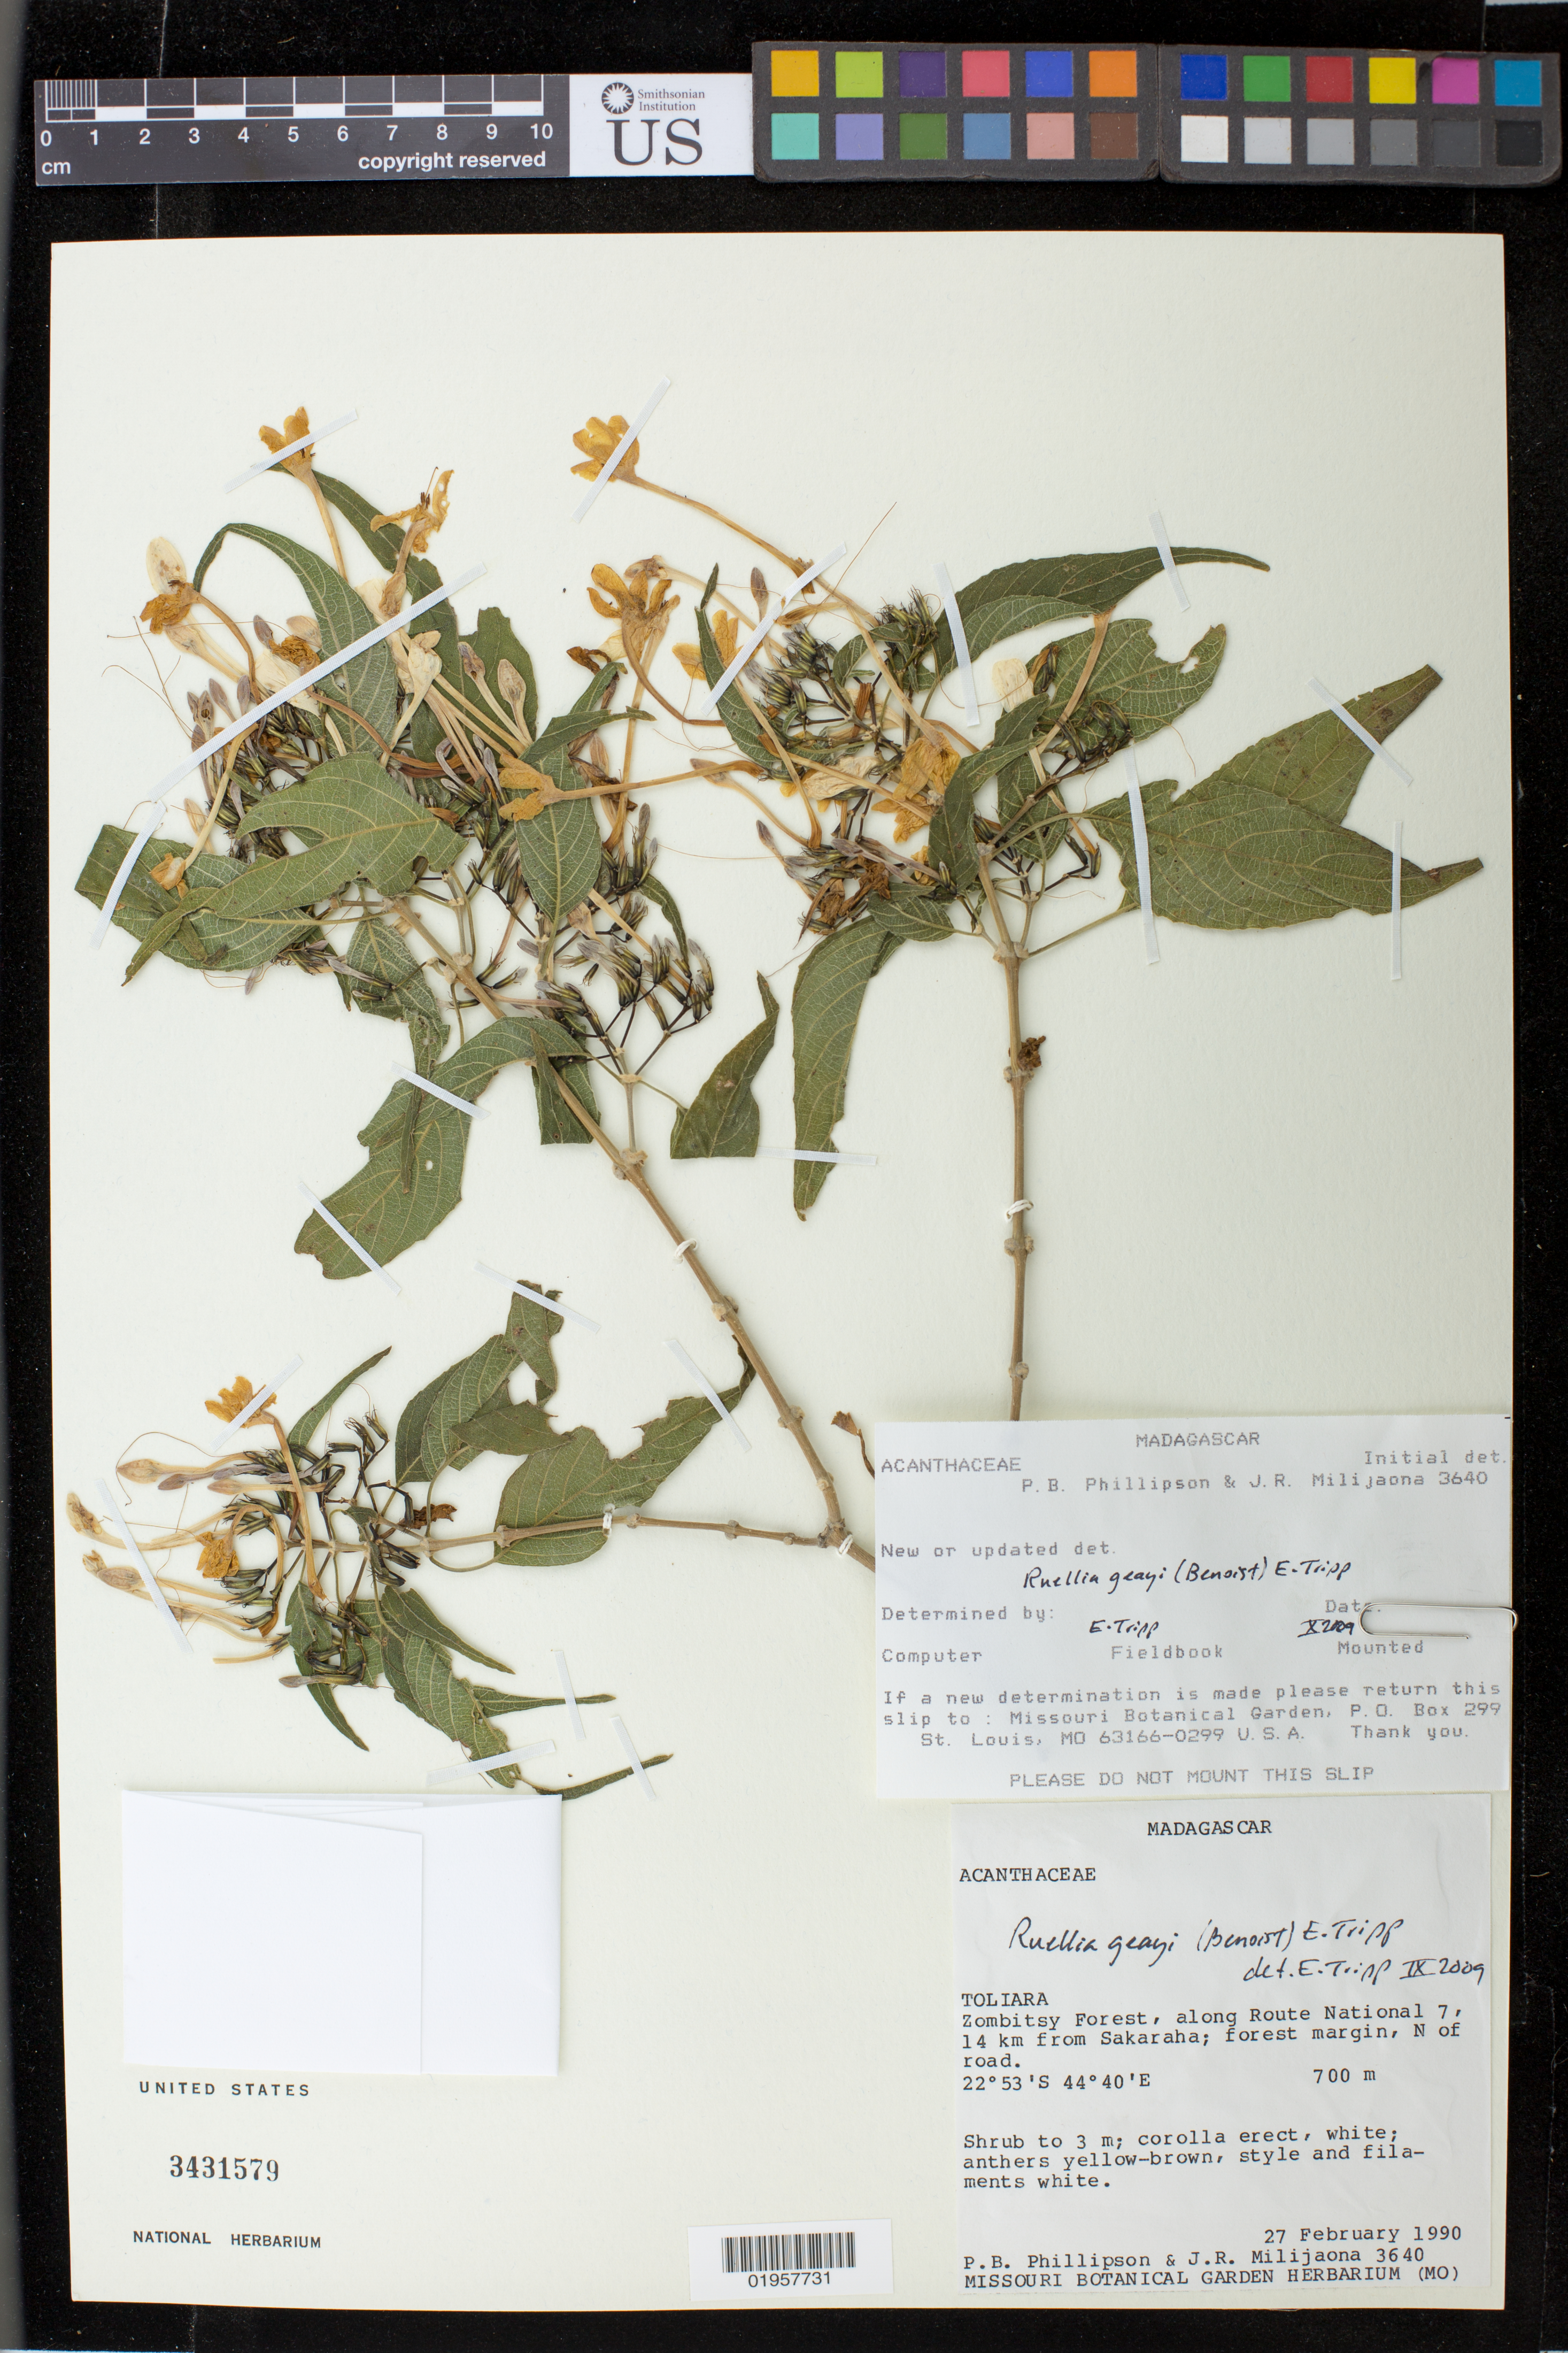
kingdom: Plantae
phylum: Tracheophyta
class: Magnoliopsida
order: Lamiales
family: Acanthaceae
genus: Ruellia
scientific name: Ruellia geayi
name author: (Benoist) E.A. Tripp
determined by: Tripp, Erin A.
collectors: P. B. Phillipson & J. R. Milijaona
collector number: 3640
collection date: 1990-02-27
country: Madagascar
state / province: Atsimo-Andrefana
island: Madagascar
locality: Zombitsy Forest, along Route National 7, 14 km from Sakaraha, forest margin N of road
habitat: Forest margin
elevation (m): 700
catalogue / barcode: US 3431579